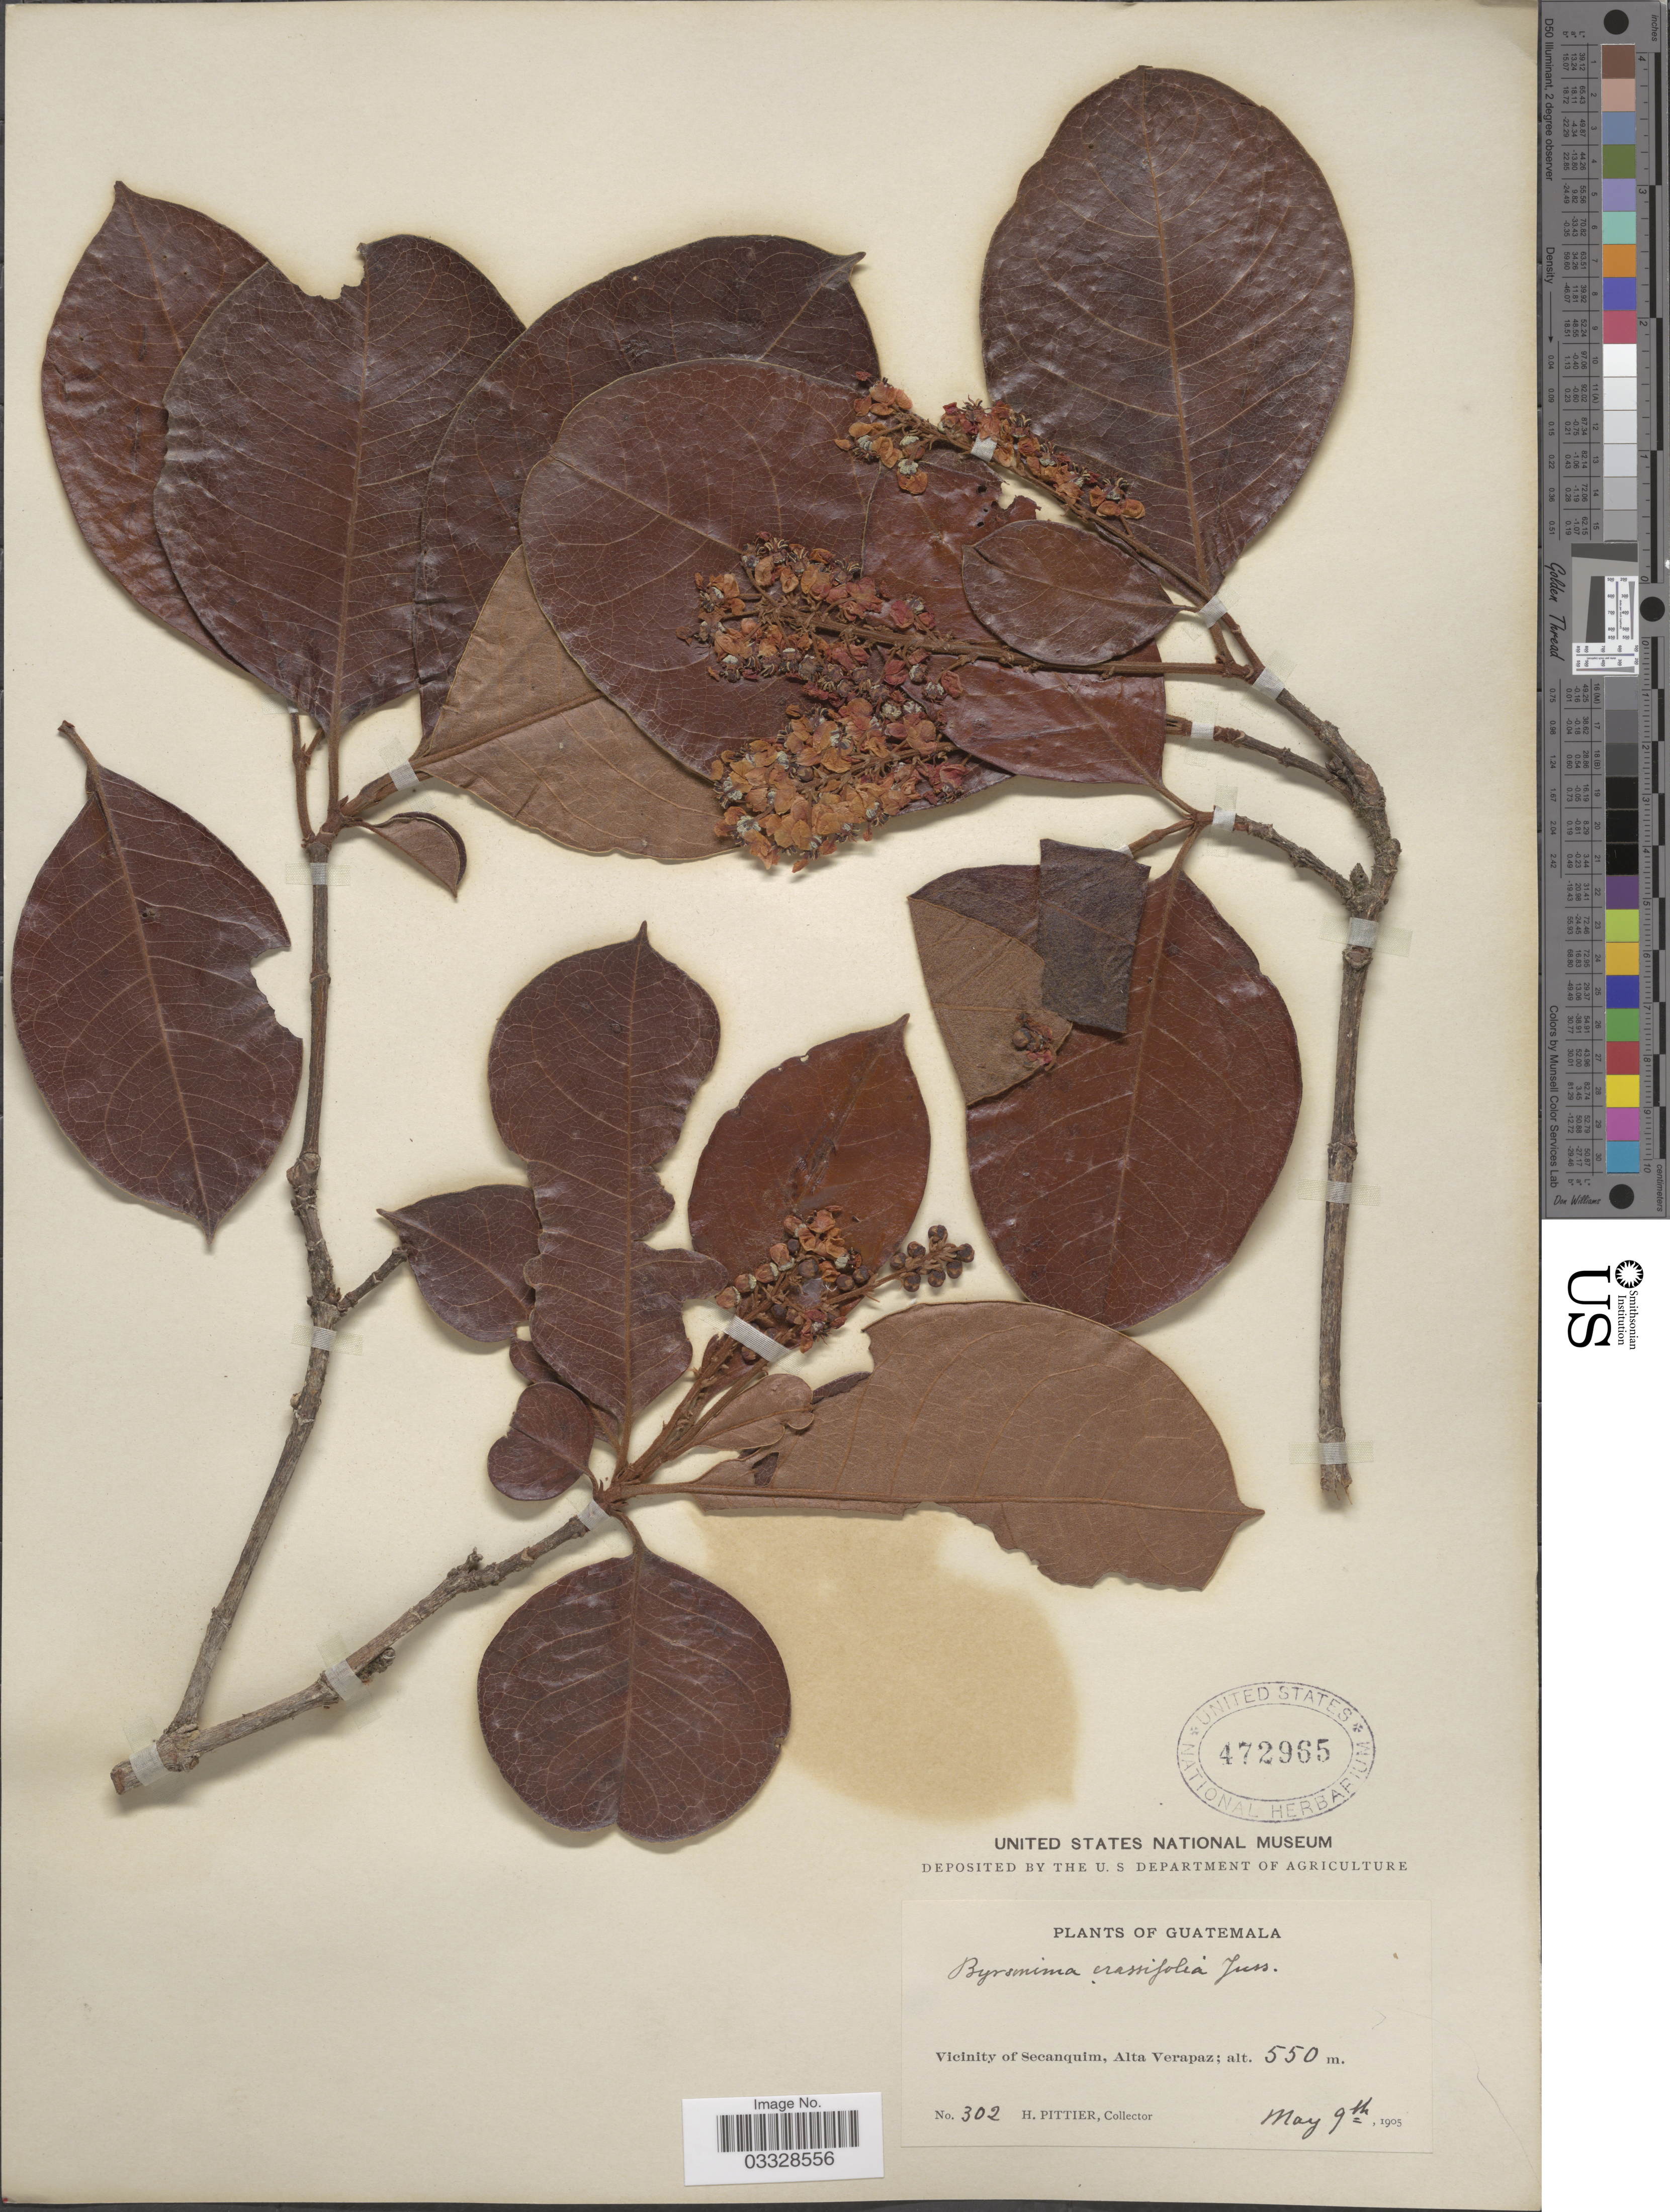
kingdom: Plantae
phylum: Tracheophyta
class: Magnoliopsida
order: Malpighiales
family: Malpighiaceae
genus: Byrsonima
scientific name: Byrsonima crassifolia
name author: (L.) Kunth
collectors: H. F. Pittier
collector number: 302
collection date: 1905-05-09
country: Guatemala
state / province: Alta Verapaz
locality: Vicinity of Secanquim.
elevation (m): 550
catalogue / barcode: US 472965